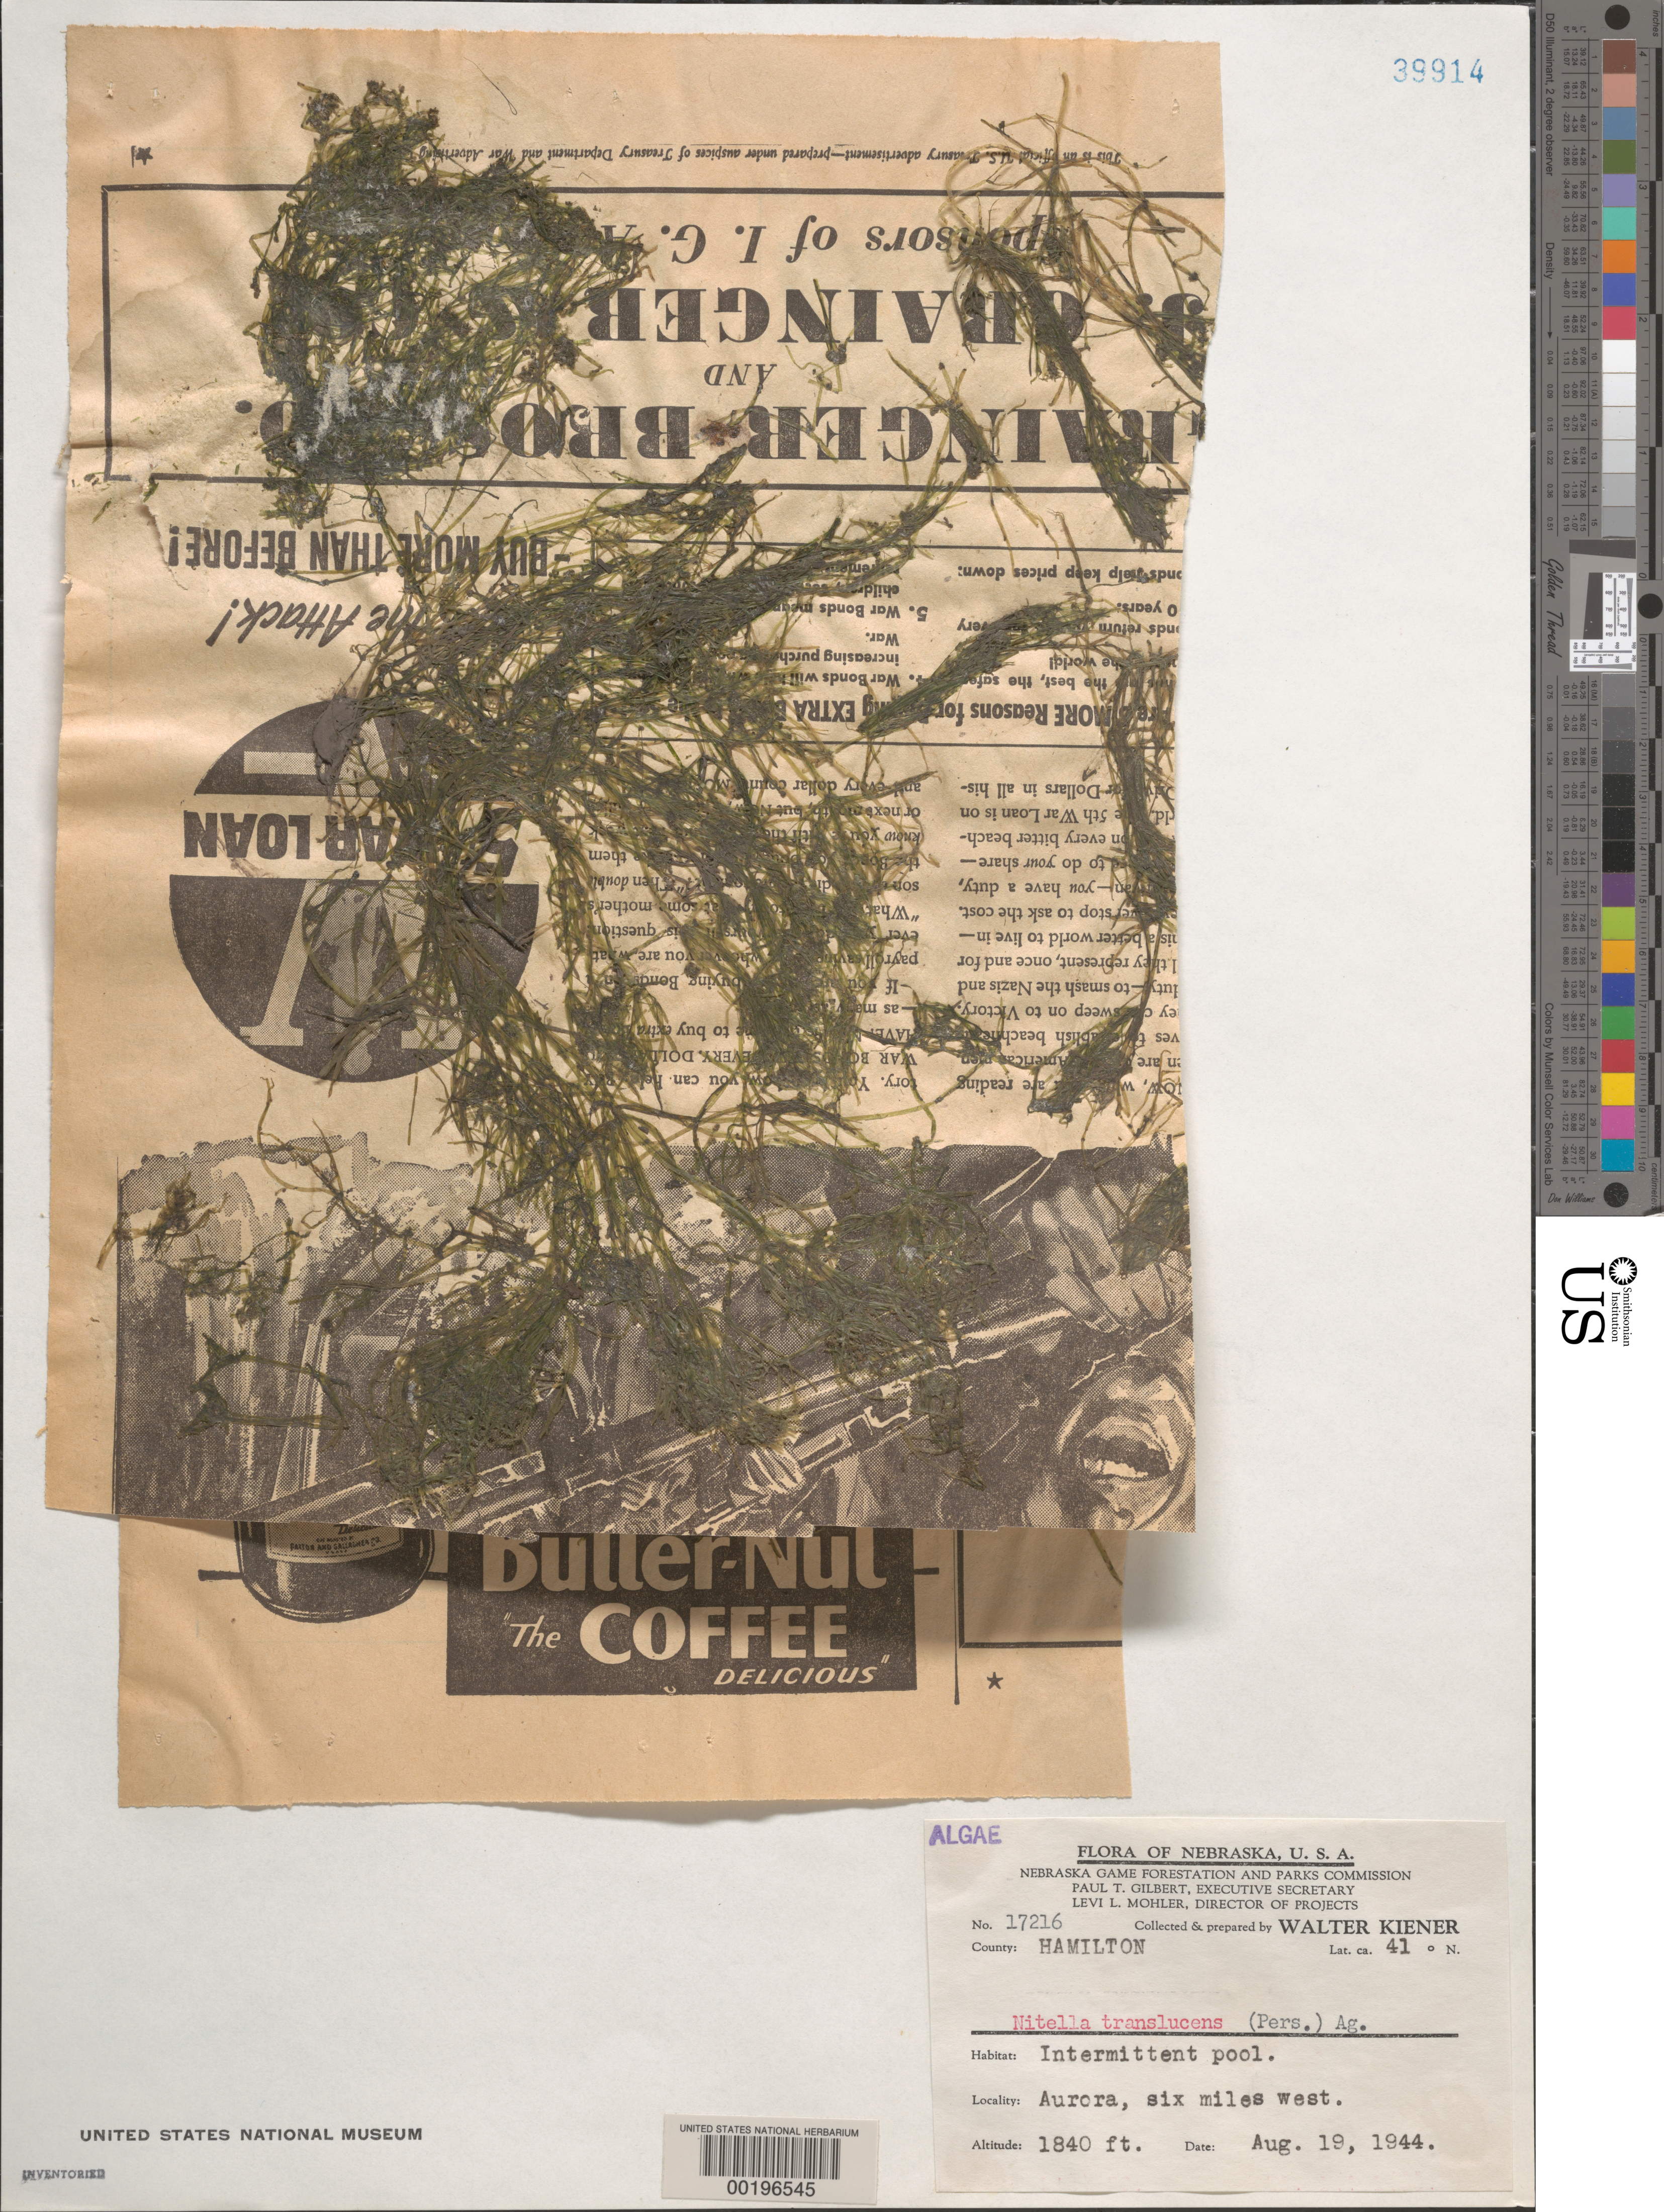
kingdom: Plantae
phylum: Charophyta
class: Charophyceae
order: Charales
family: Characeae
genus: Nitella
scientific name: Nitella translucens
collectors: W. B. Kiener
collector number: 17216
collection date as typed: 19 Aug 1944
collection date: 1944-08-19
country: United States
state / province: Nebraska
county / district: Hamilton County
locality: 6 miles west of Aurora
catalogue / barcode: US 39914